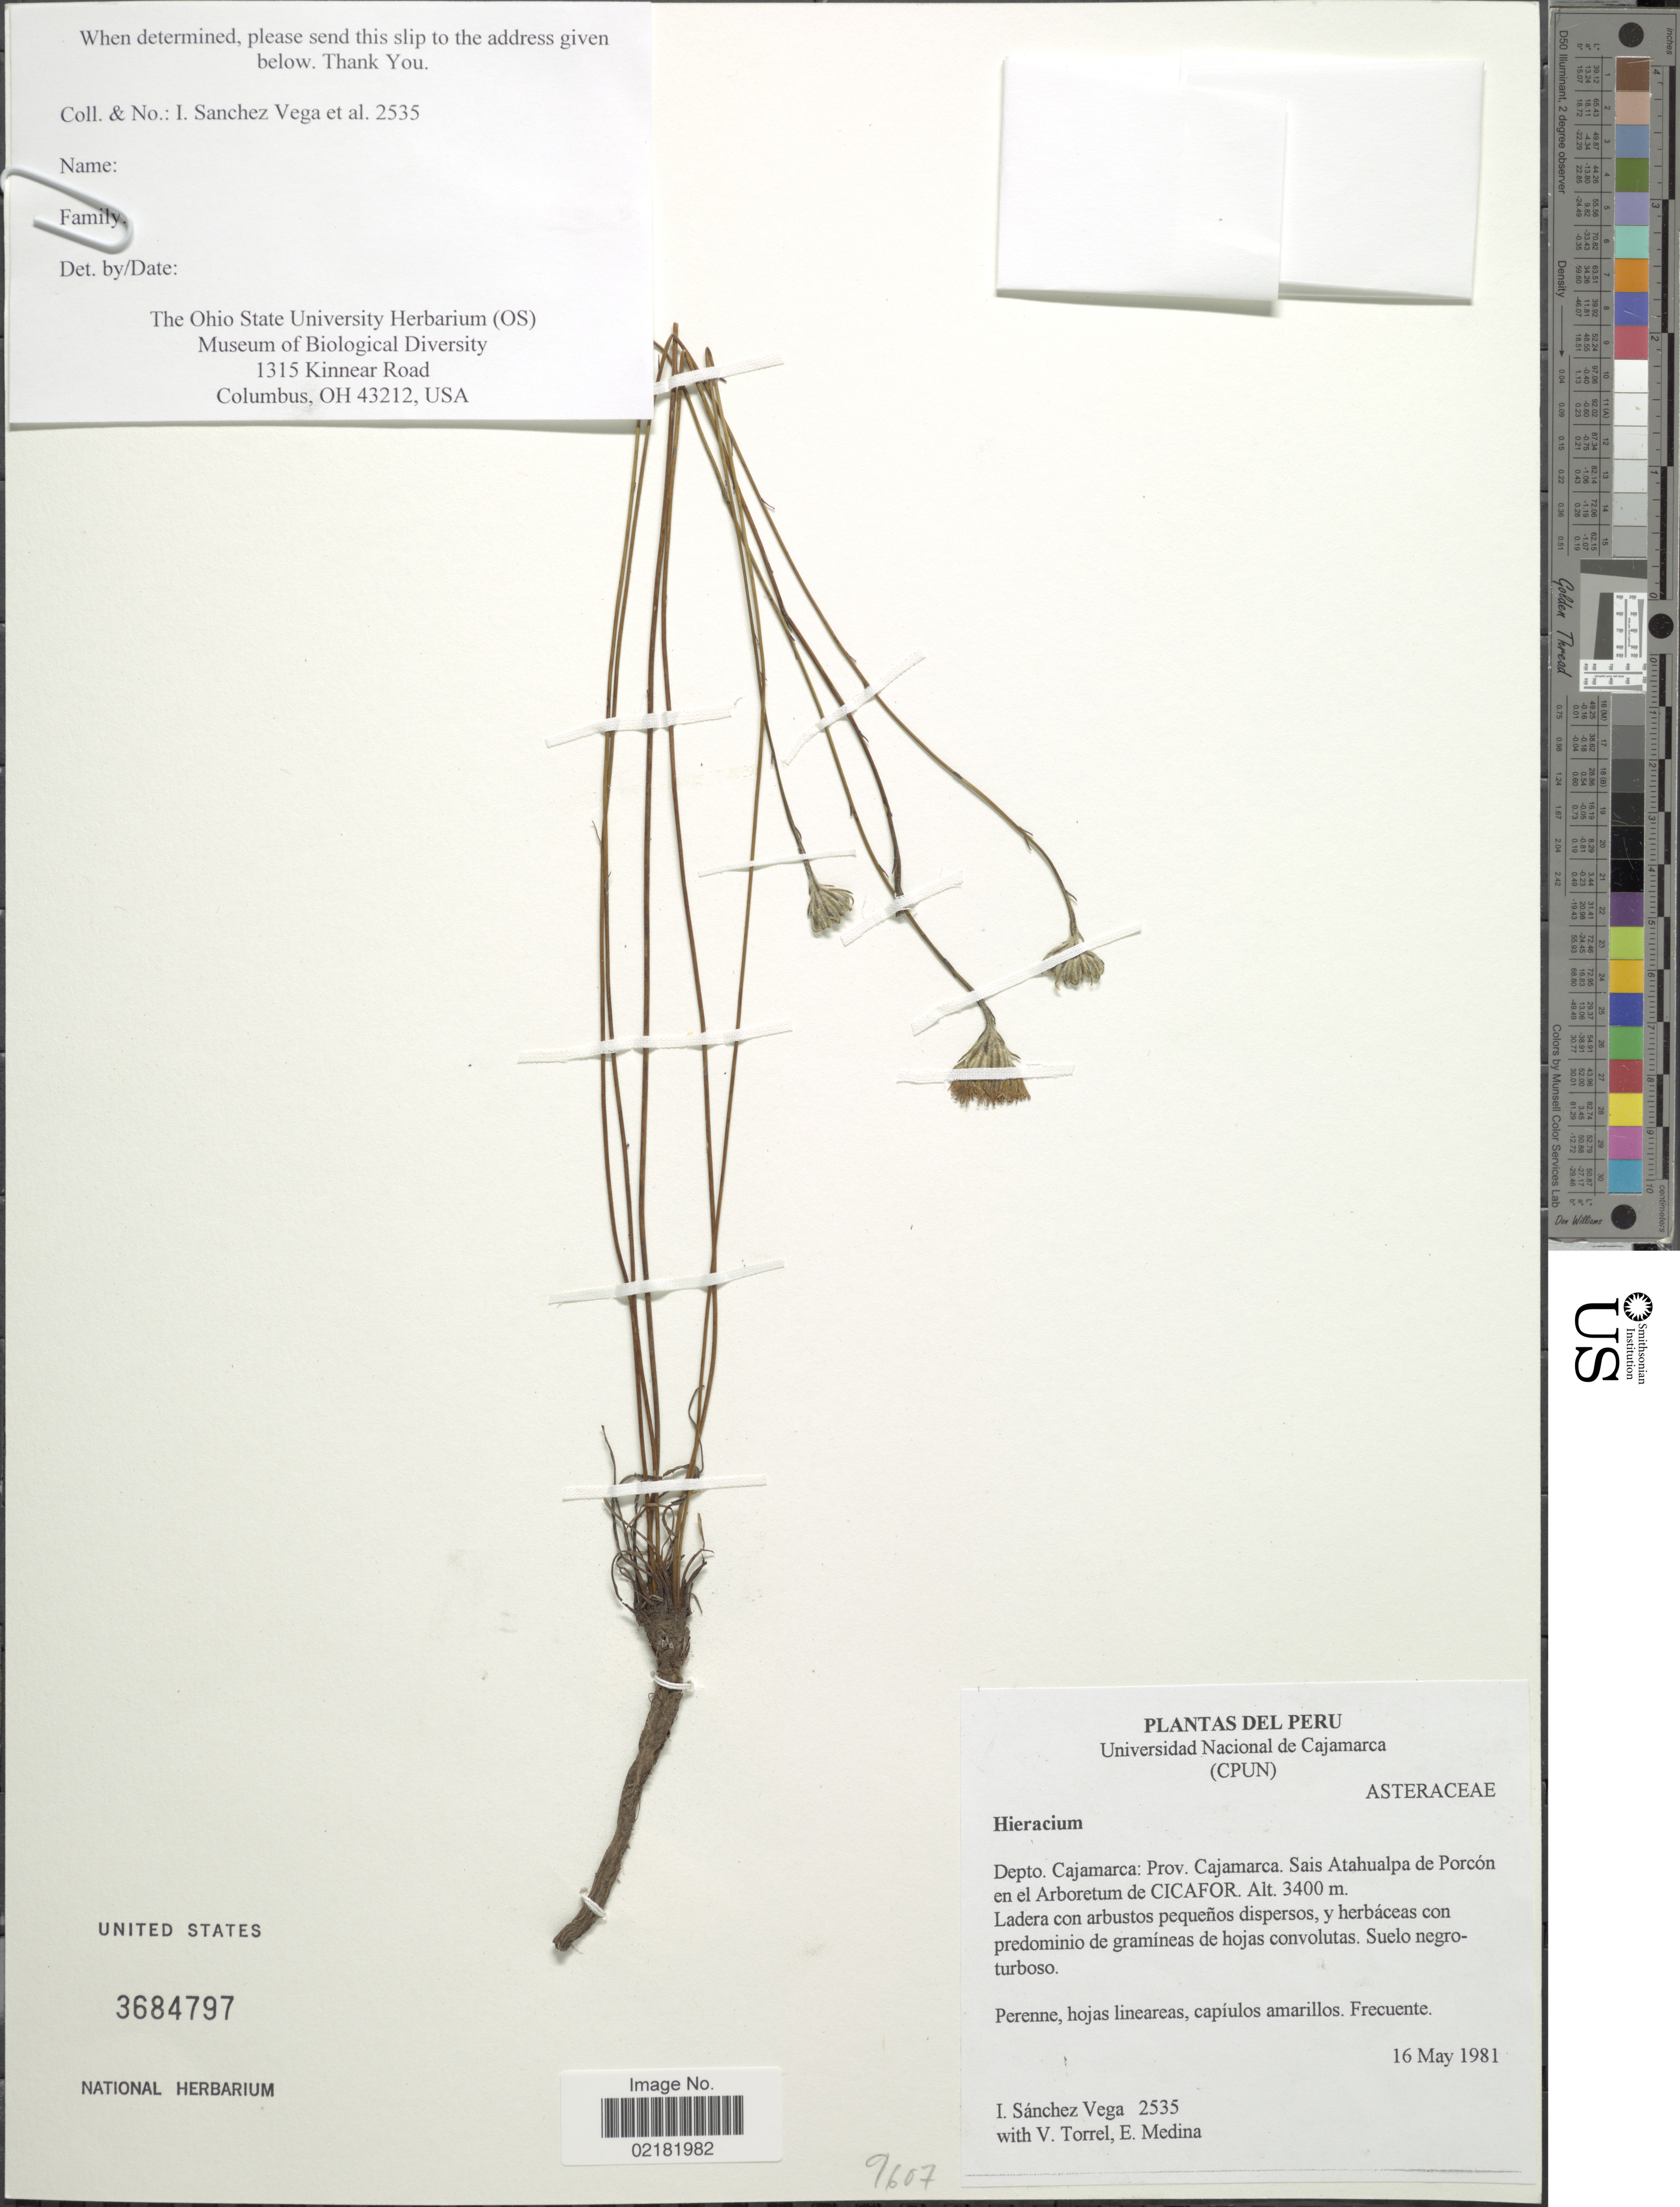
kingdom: Plantae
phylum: Tracheophyta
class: Magnoliopsida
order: Asterales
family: Asteraceae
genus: Hieracium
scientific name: Hieracium repandulare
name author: Druce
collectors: I. Sánchez Vega, V. Torrel & E. Medina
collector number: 2535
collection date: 1981-05-16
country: Peru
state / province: Cajamarca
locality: Depto. Cajamarca, Sais Atahualpa de Porcon en el Arboretum de CICAFOR.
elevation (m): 3400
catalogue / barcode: US 3684797